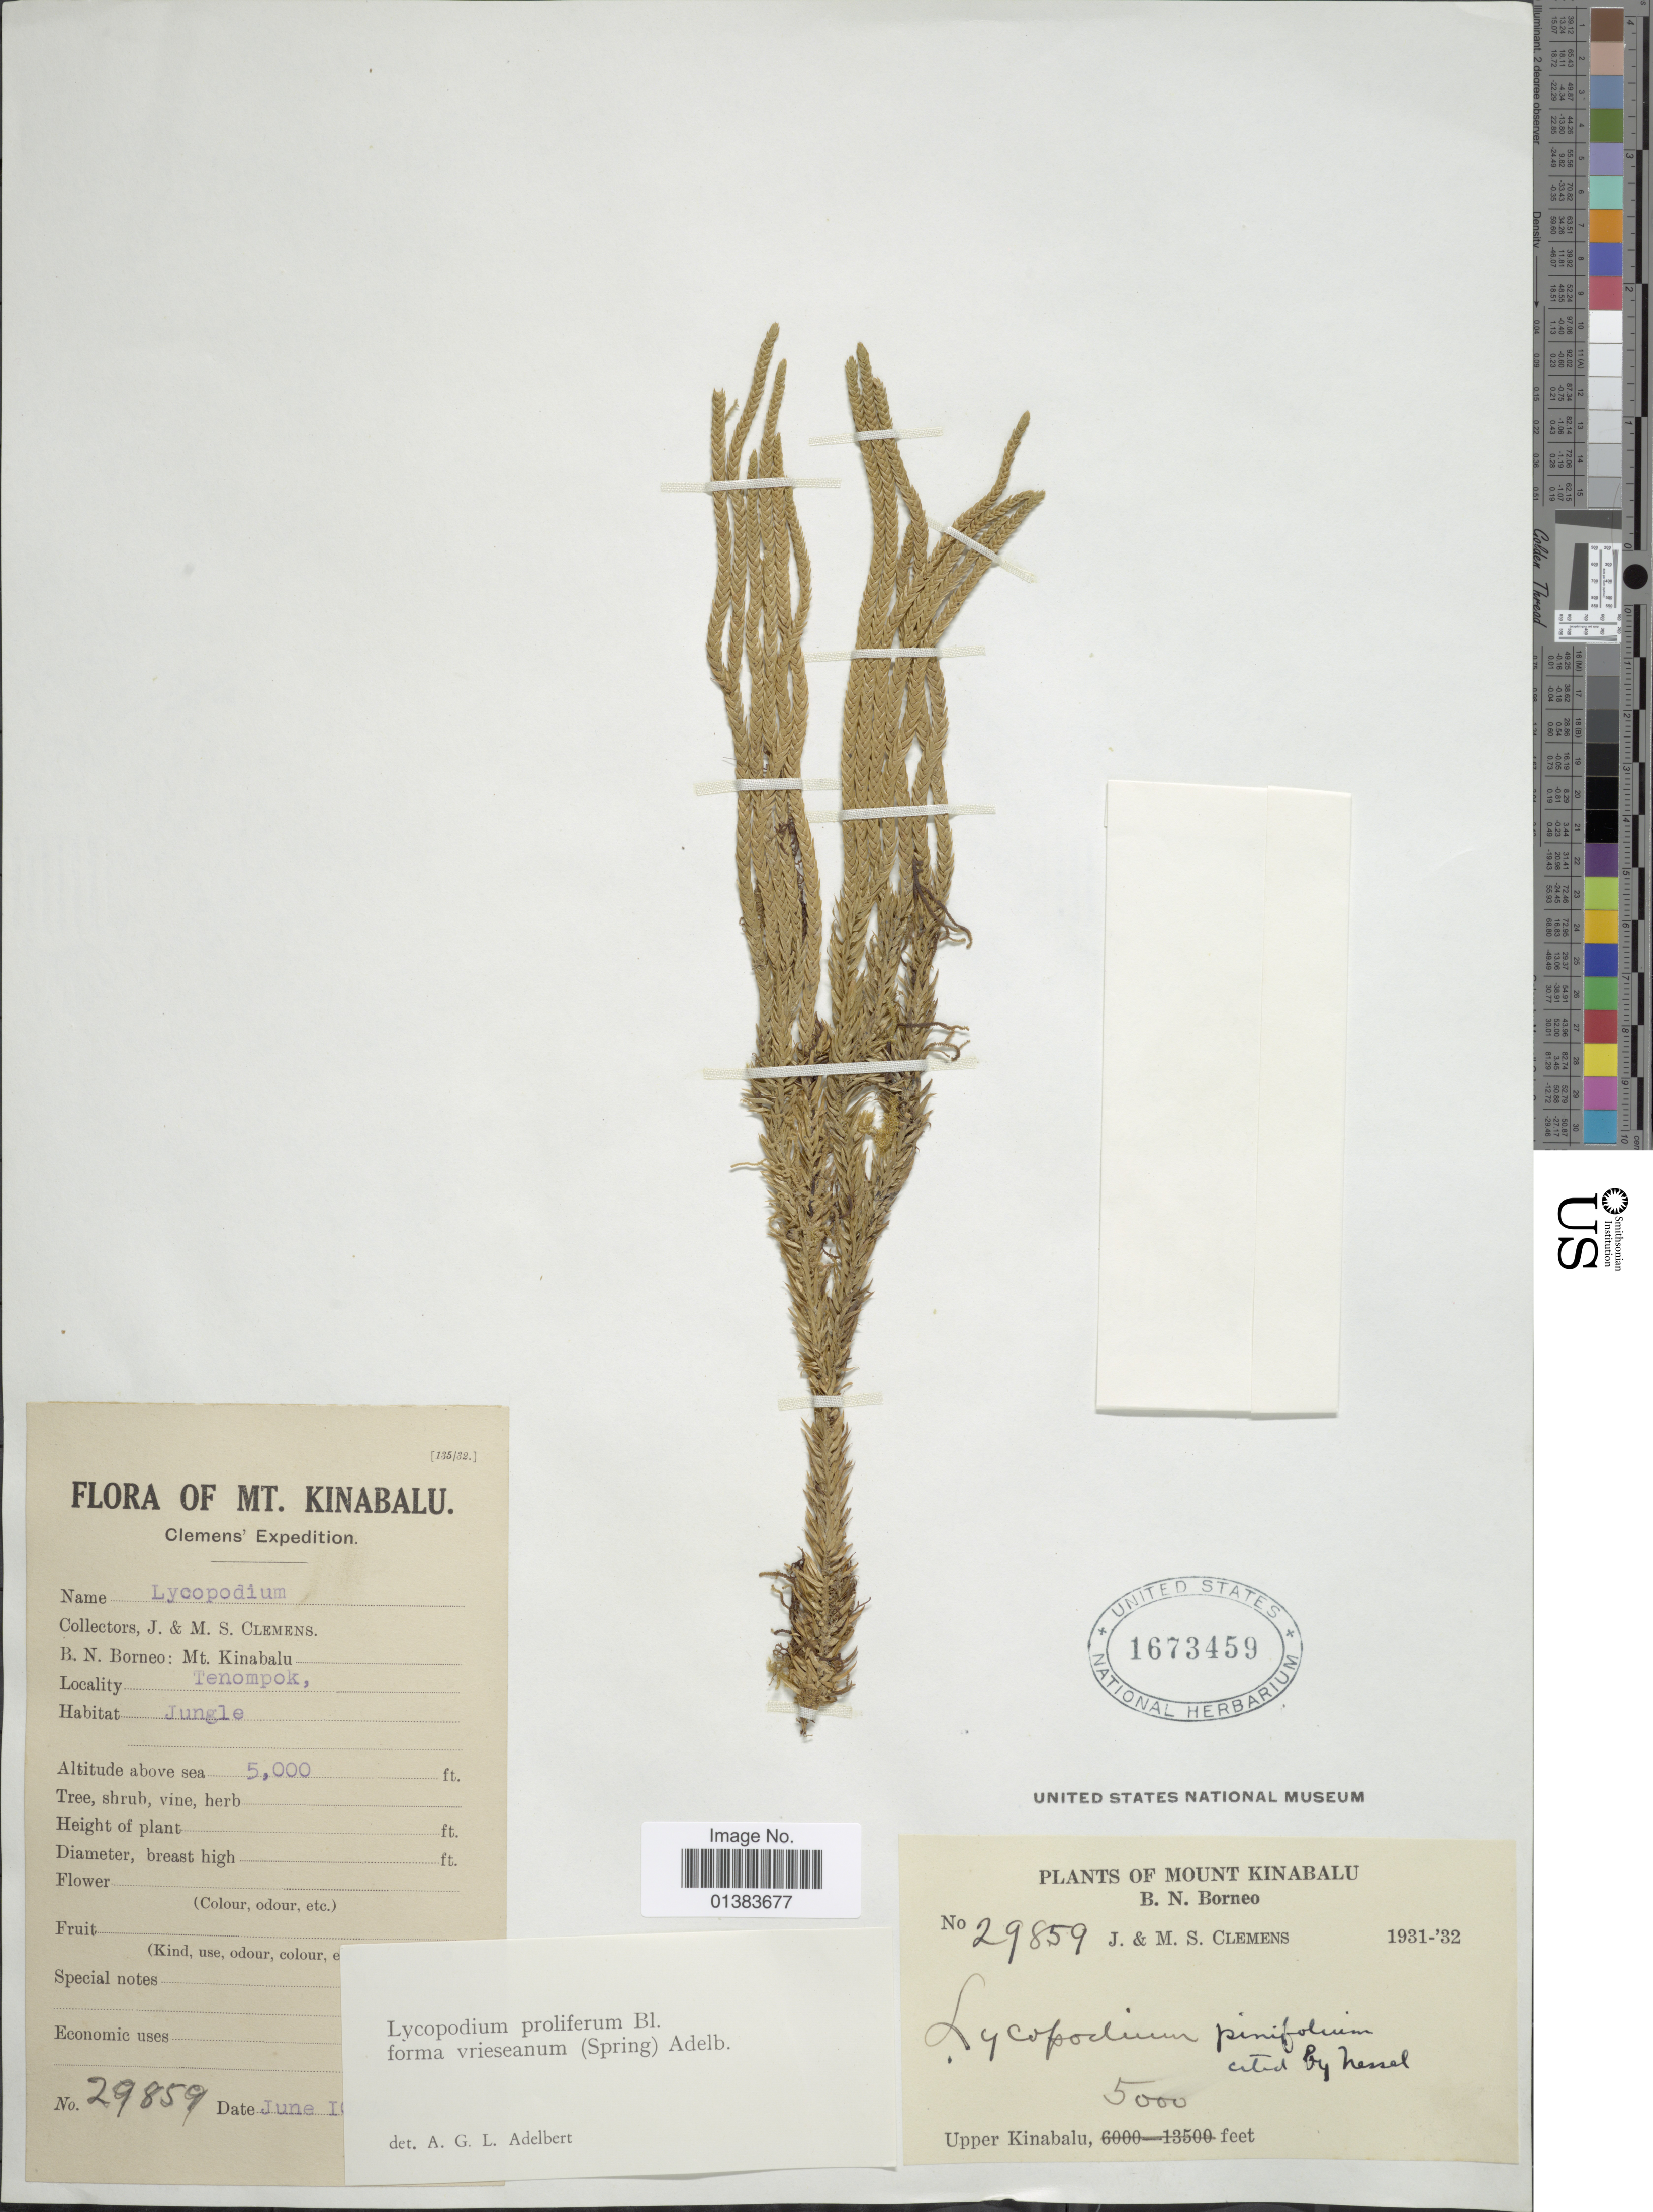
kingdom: Plantae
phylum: Tracheophyta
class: Lycopodiopsida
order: Lycopodiales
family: Lycopodiaceae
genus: Phlegmariurus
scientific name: Phlegmariurus proliferus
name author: (Blume) A. R. Field & Bostock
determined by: Field, A. R.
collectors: J. Clemens & M. S. Clemens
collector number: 29859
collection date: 1931-06/1932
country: Malaysia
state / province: Sabah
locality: Mount Kinabalu, B. N. Borneo, Upper Kinabalu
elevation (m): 1524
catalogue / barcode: US 1673459